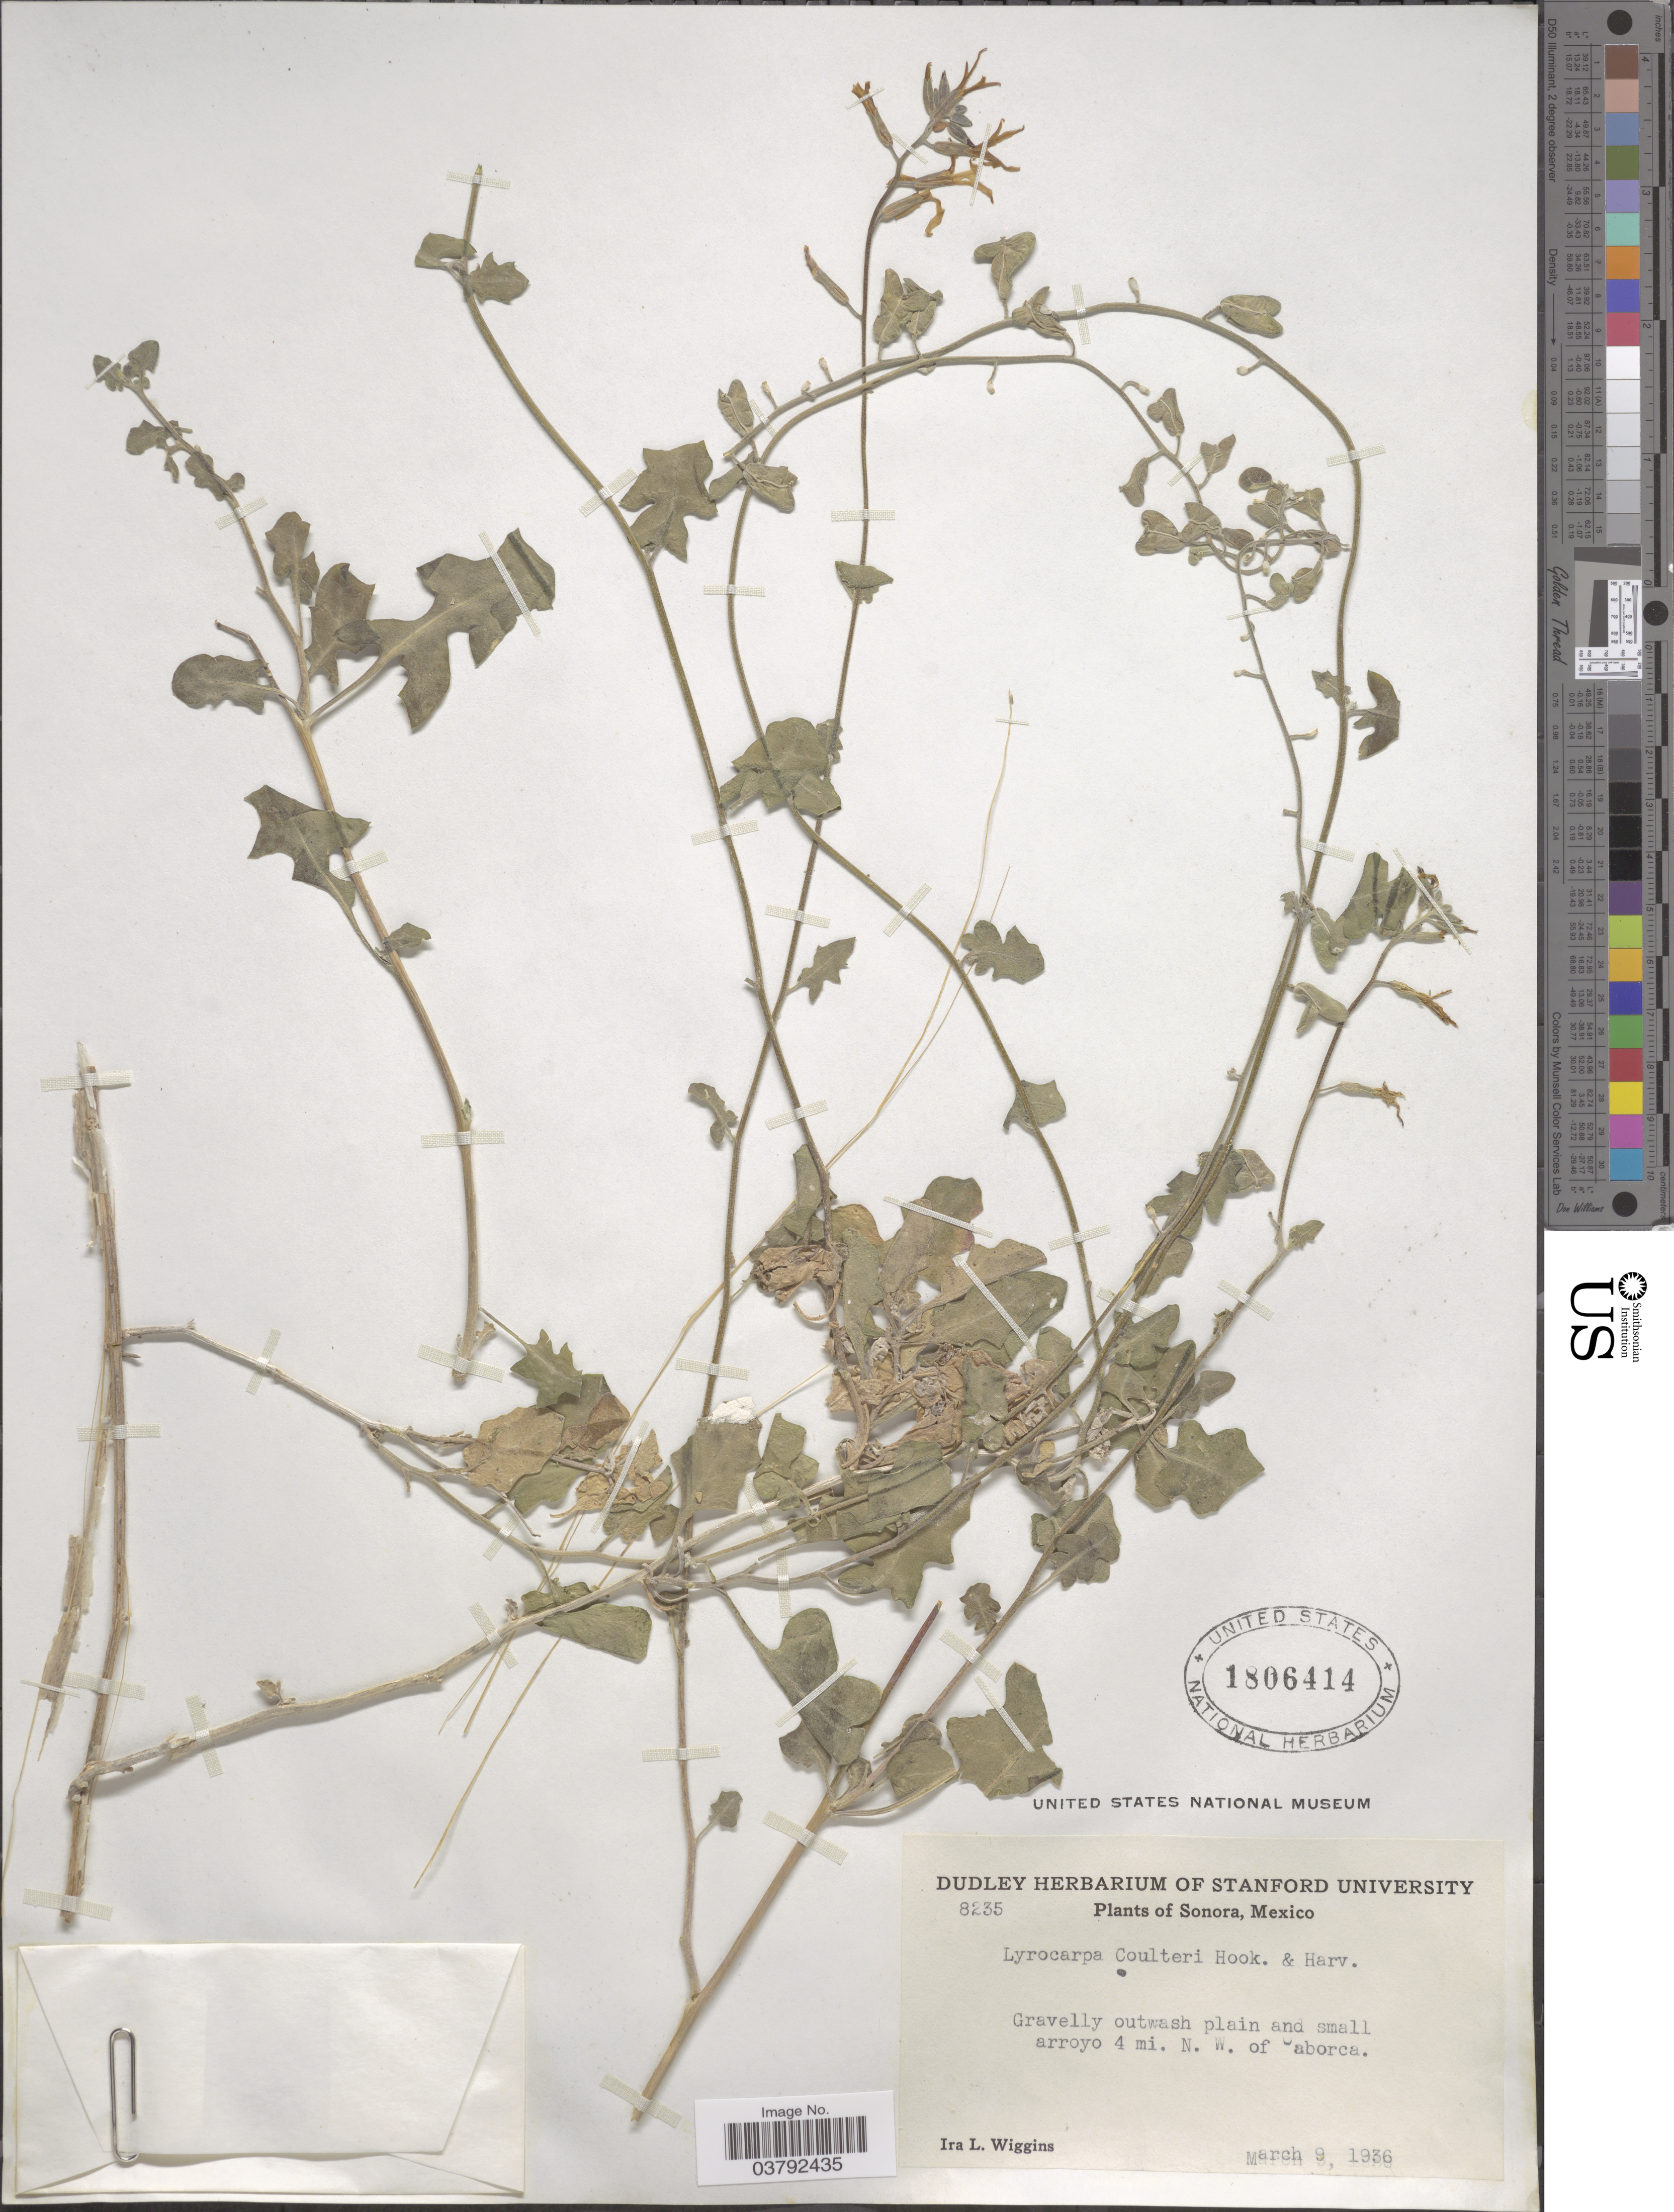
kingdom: Plantae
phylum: Tracheophyta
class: Magnoliopsida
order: Brassicales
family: Brassicaceae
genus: Lyrocarpa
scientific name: Lyrocarpa coulteri var. typica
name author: Rollins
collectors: I. L. Wiggins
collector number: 8235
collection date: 1936-03-09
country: Mexico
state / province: Sonora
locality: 4 mi. N. W. of Caborca.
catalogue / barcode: US 1806414